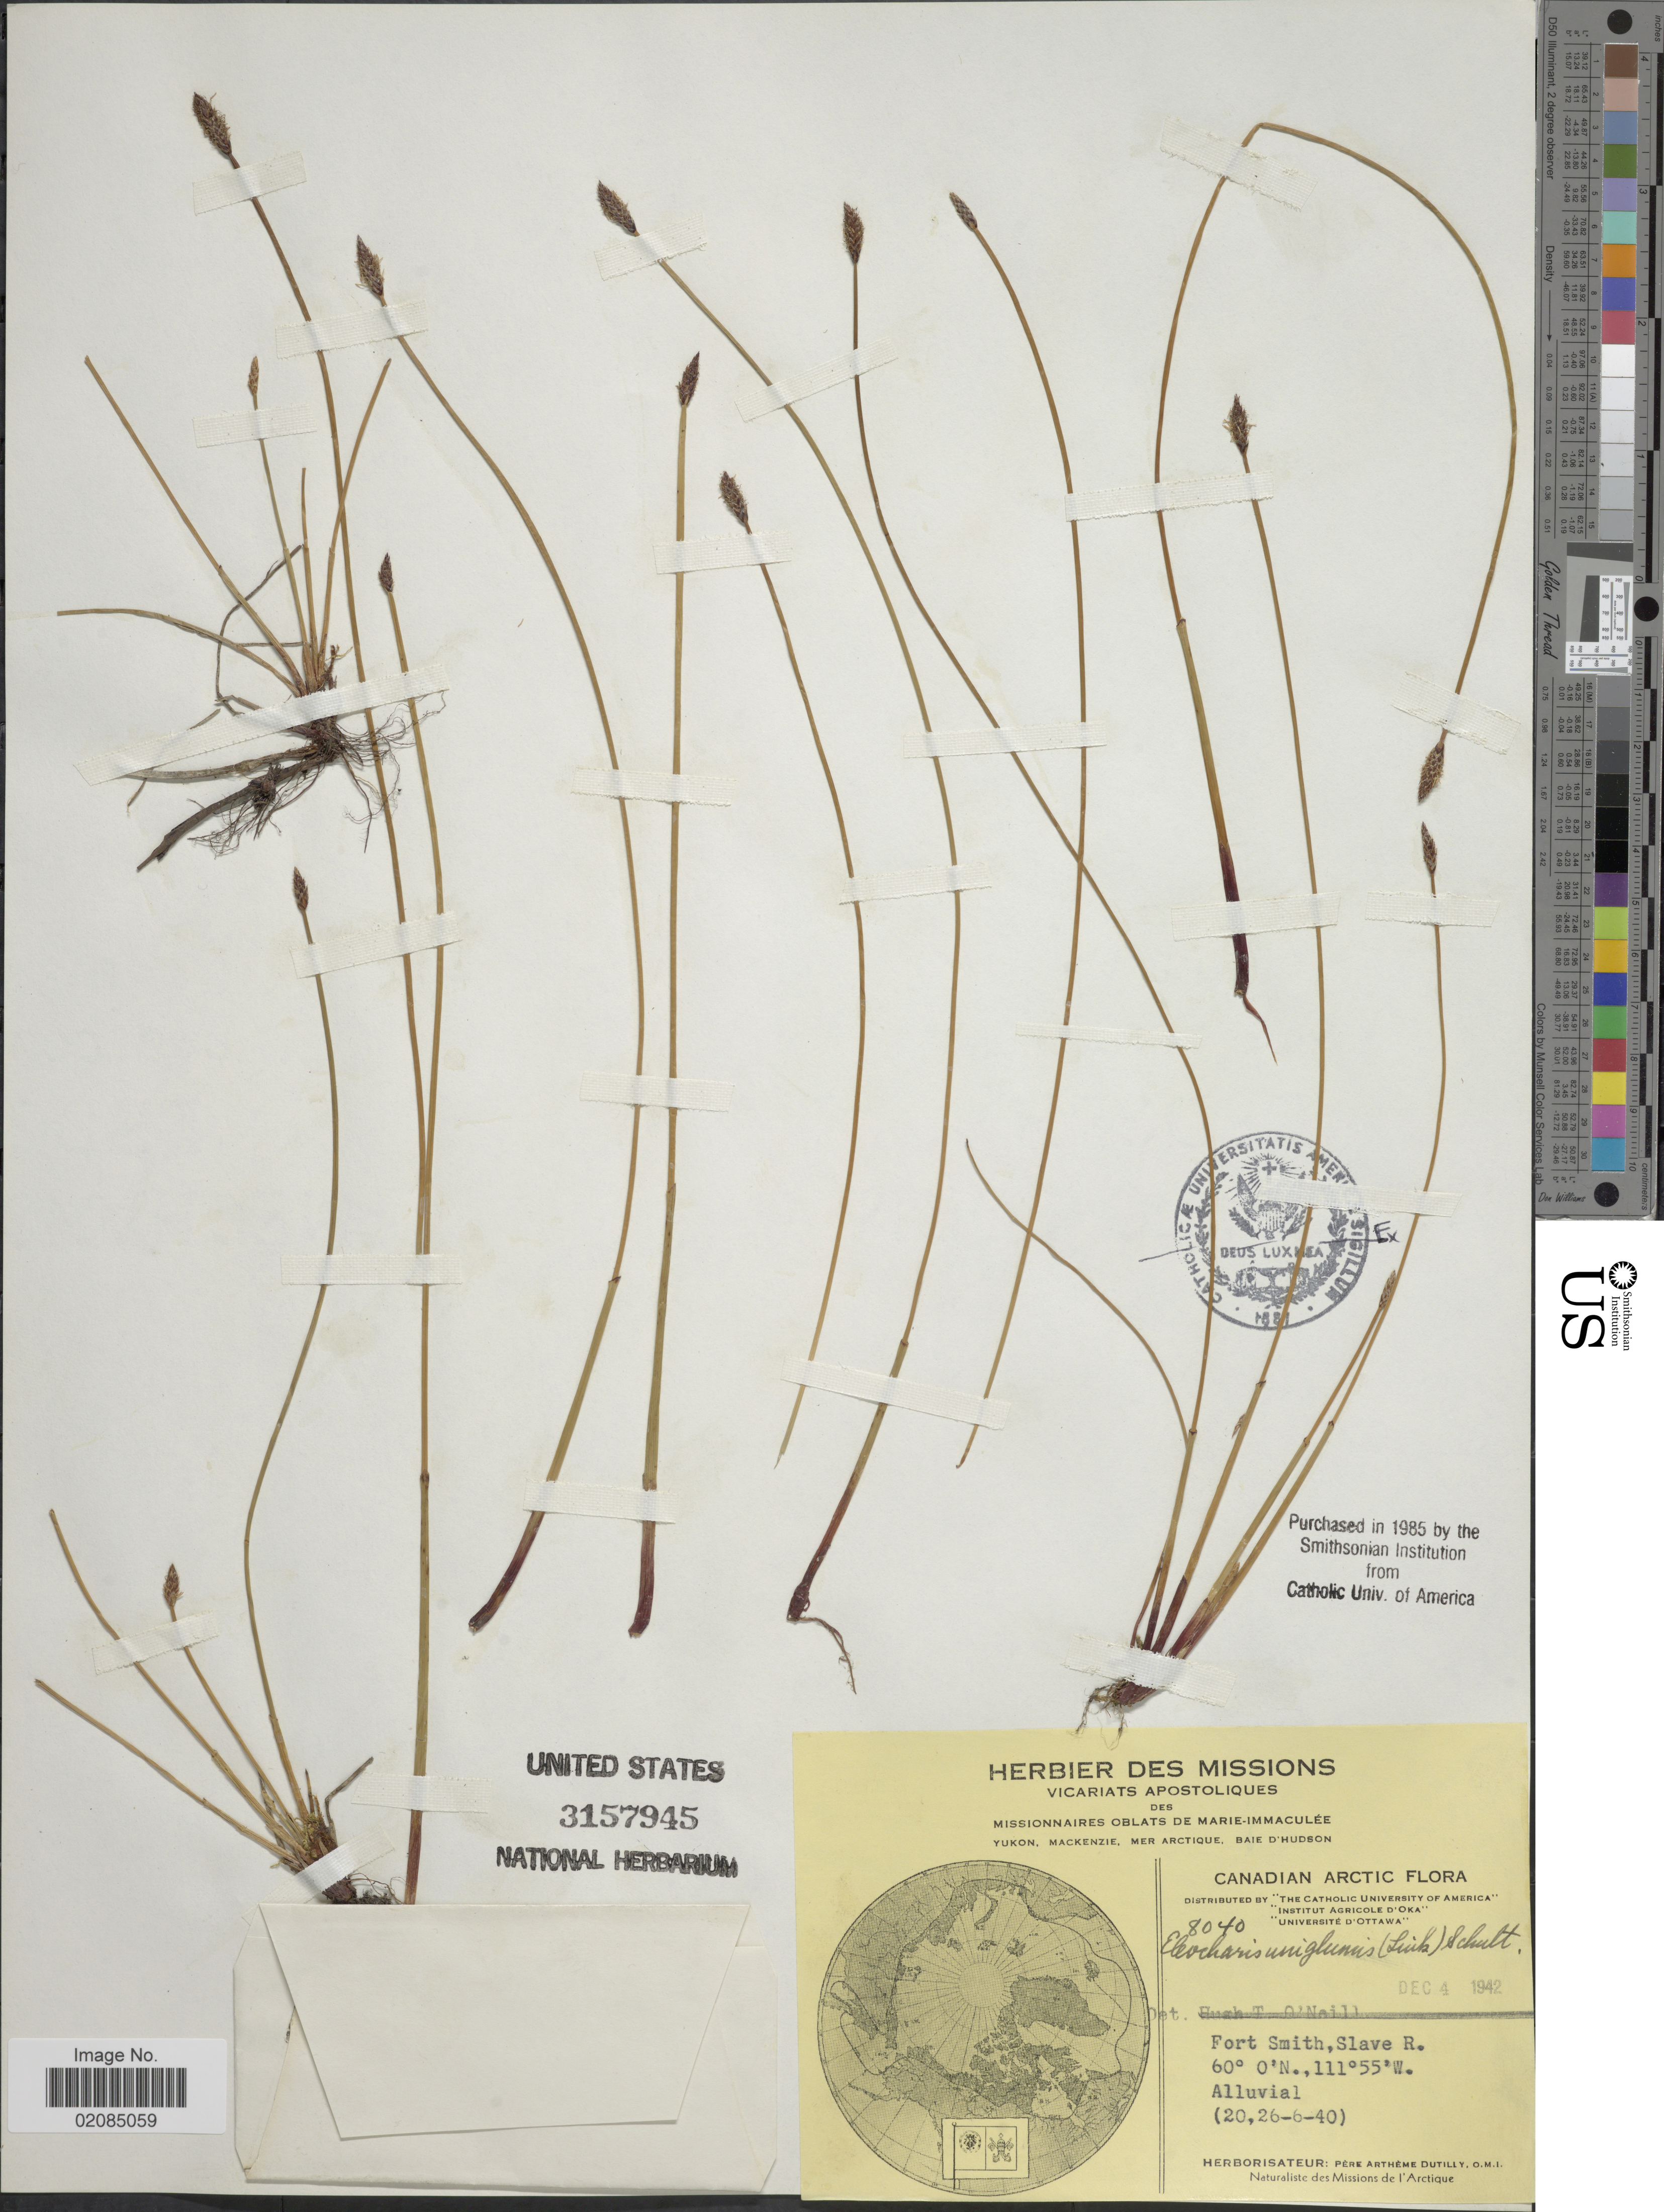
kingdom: Plantae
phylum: Tracheophyta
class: Liliopsida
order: Poales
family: Cyperaceae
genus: Eleocharis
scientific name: Eleocharis uniglumis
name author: (Link) Schult.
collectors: P. Dutilly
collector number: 8040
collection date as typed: Transcribed d/m/y: 20/6/40 to 26/6/40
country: Canada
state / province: Northwest Territories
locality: Canadian Arctic, Fort Smith, Slave R.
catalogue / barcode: US 3157945